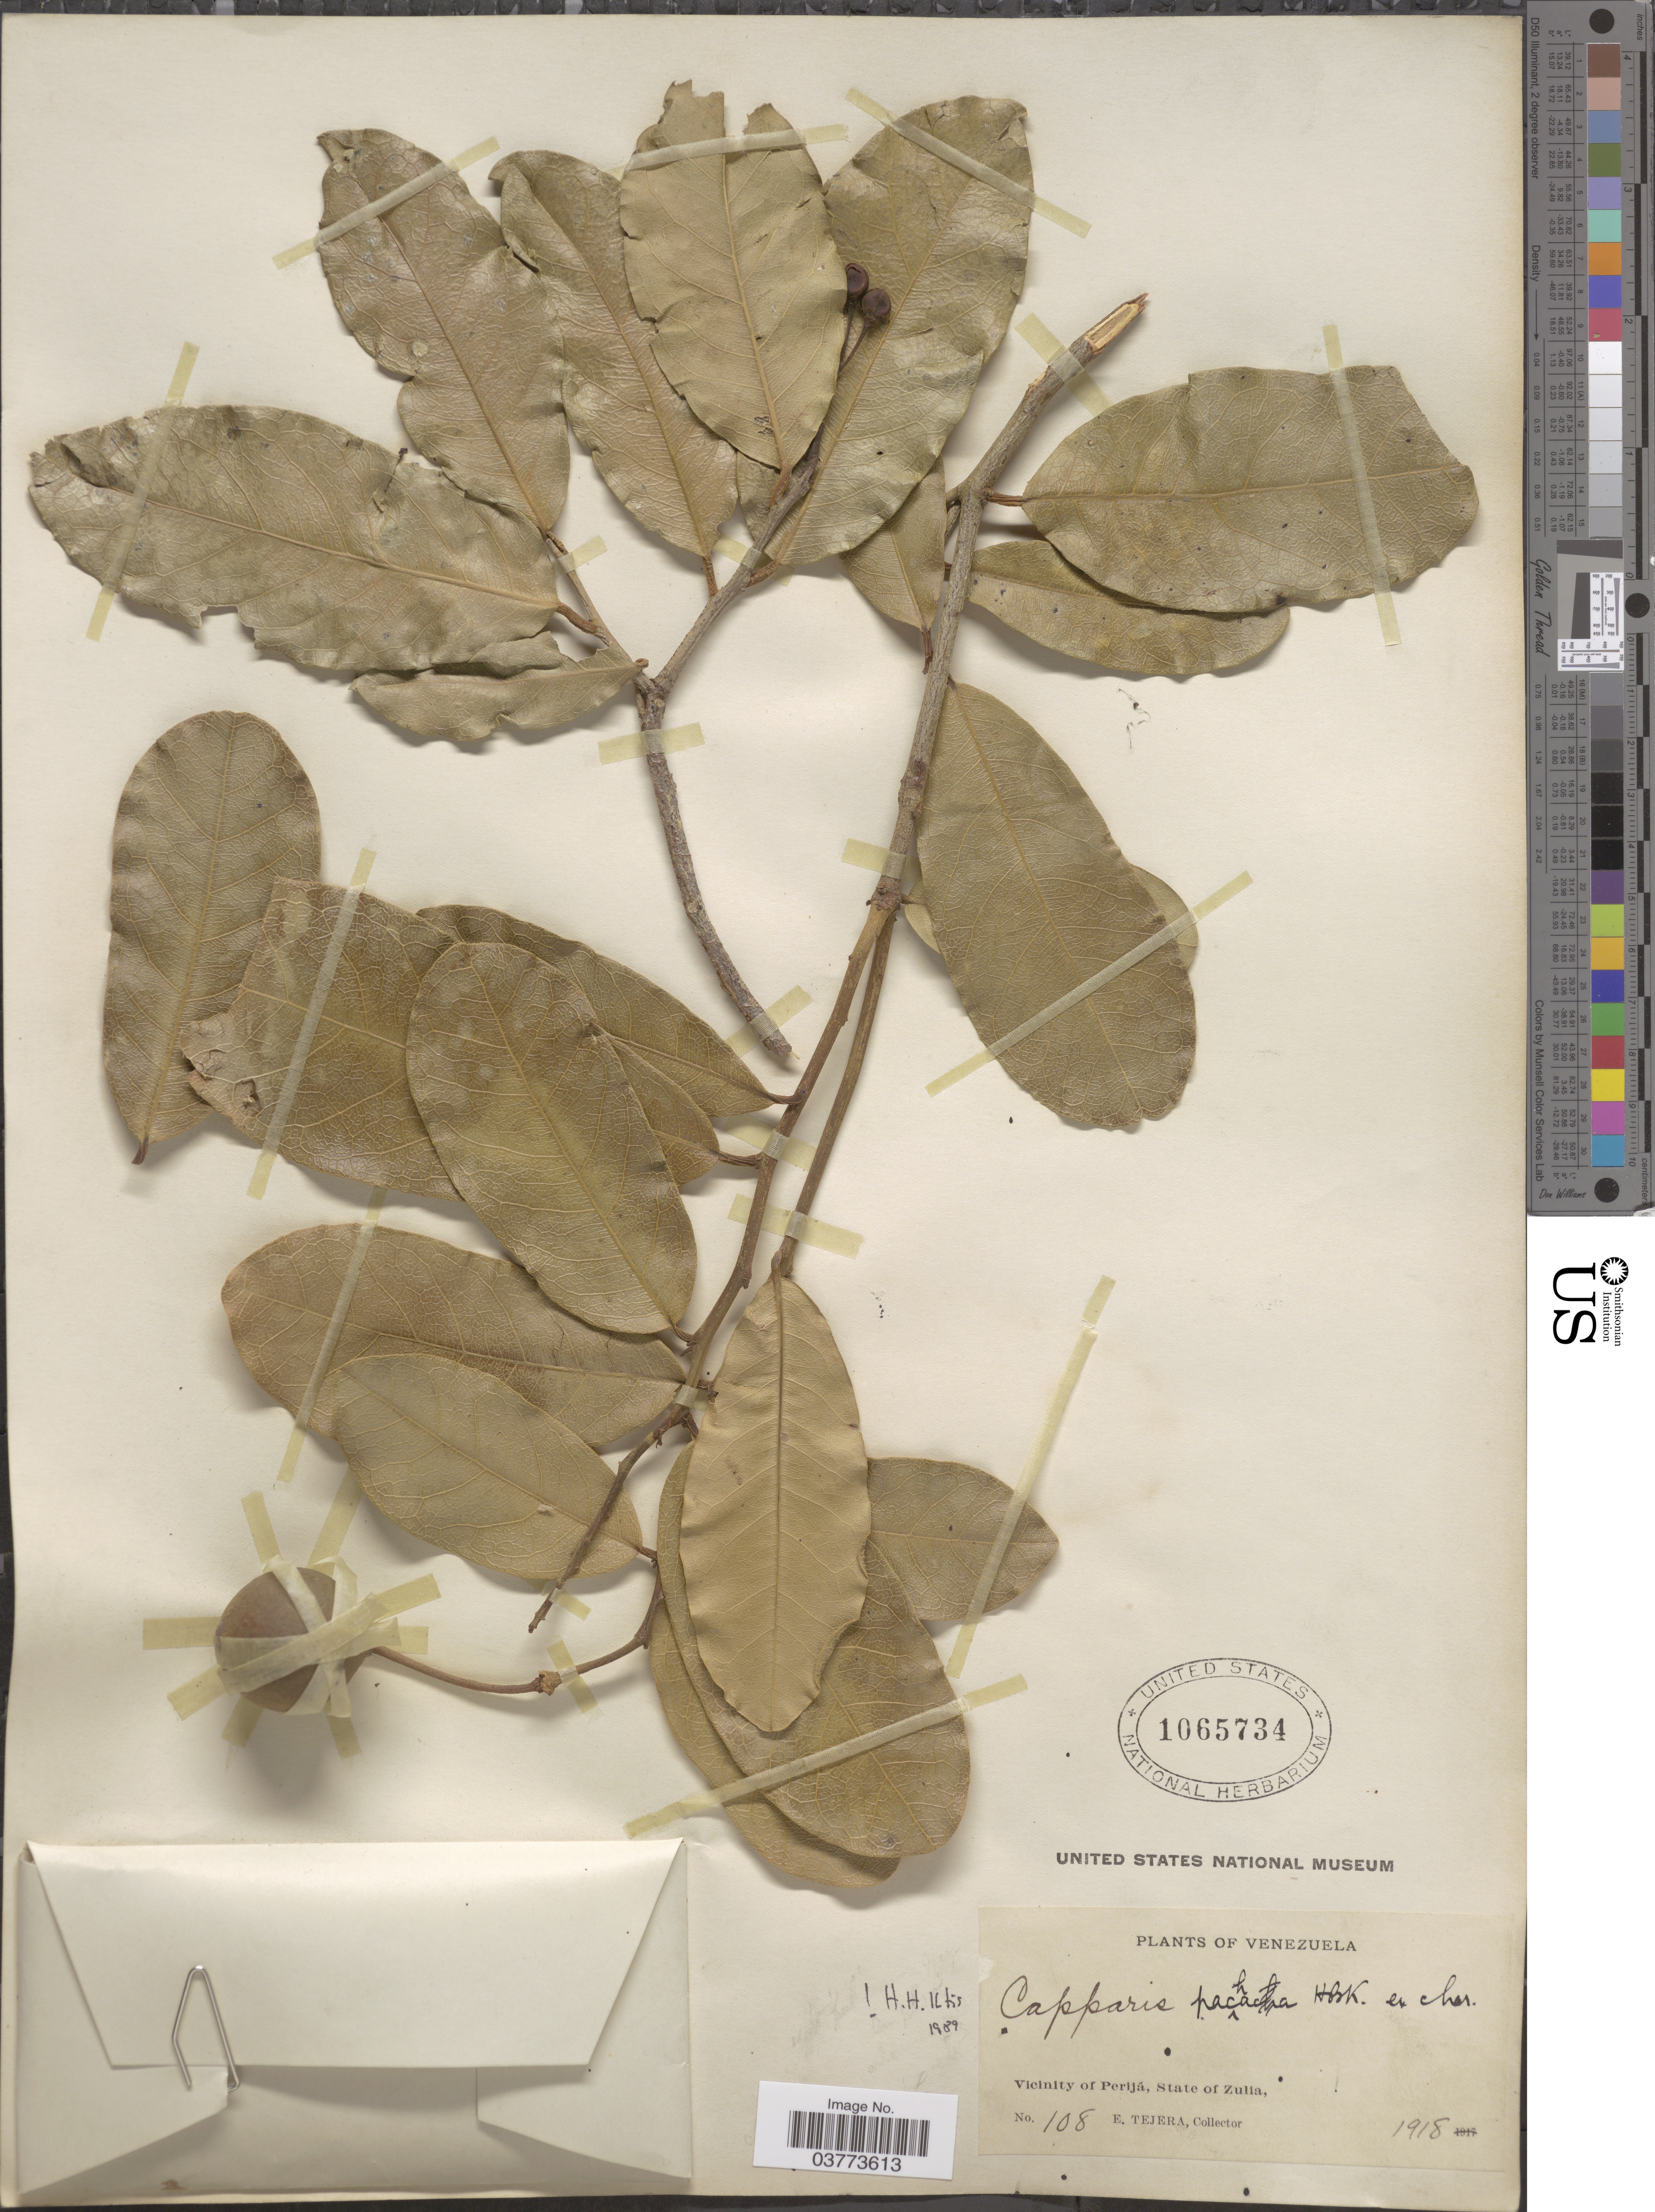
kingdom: Plantae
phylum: Tracheophyta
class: Magnoliopsida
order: Brassicales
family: Capparaceae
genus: Neocapparis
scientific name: Neocapparis pachaca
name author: (Kunth) Cornejo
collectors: E. Tejera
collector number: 108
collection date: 1918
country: Venezuela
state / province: Zulia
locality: Vicinity of Perijá.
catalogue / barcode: US 1065734